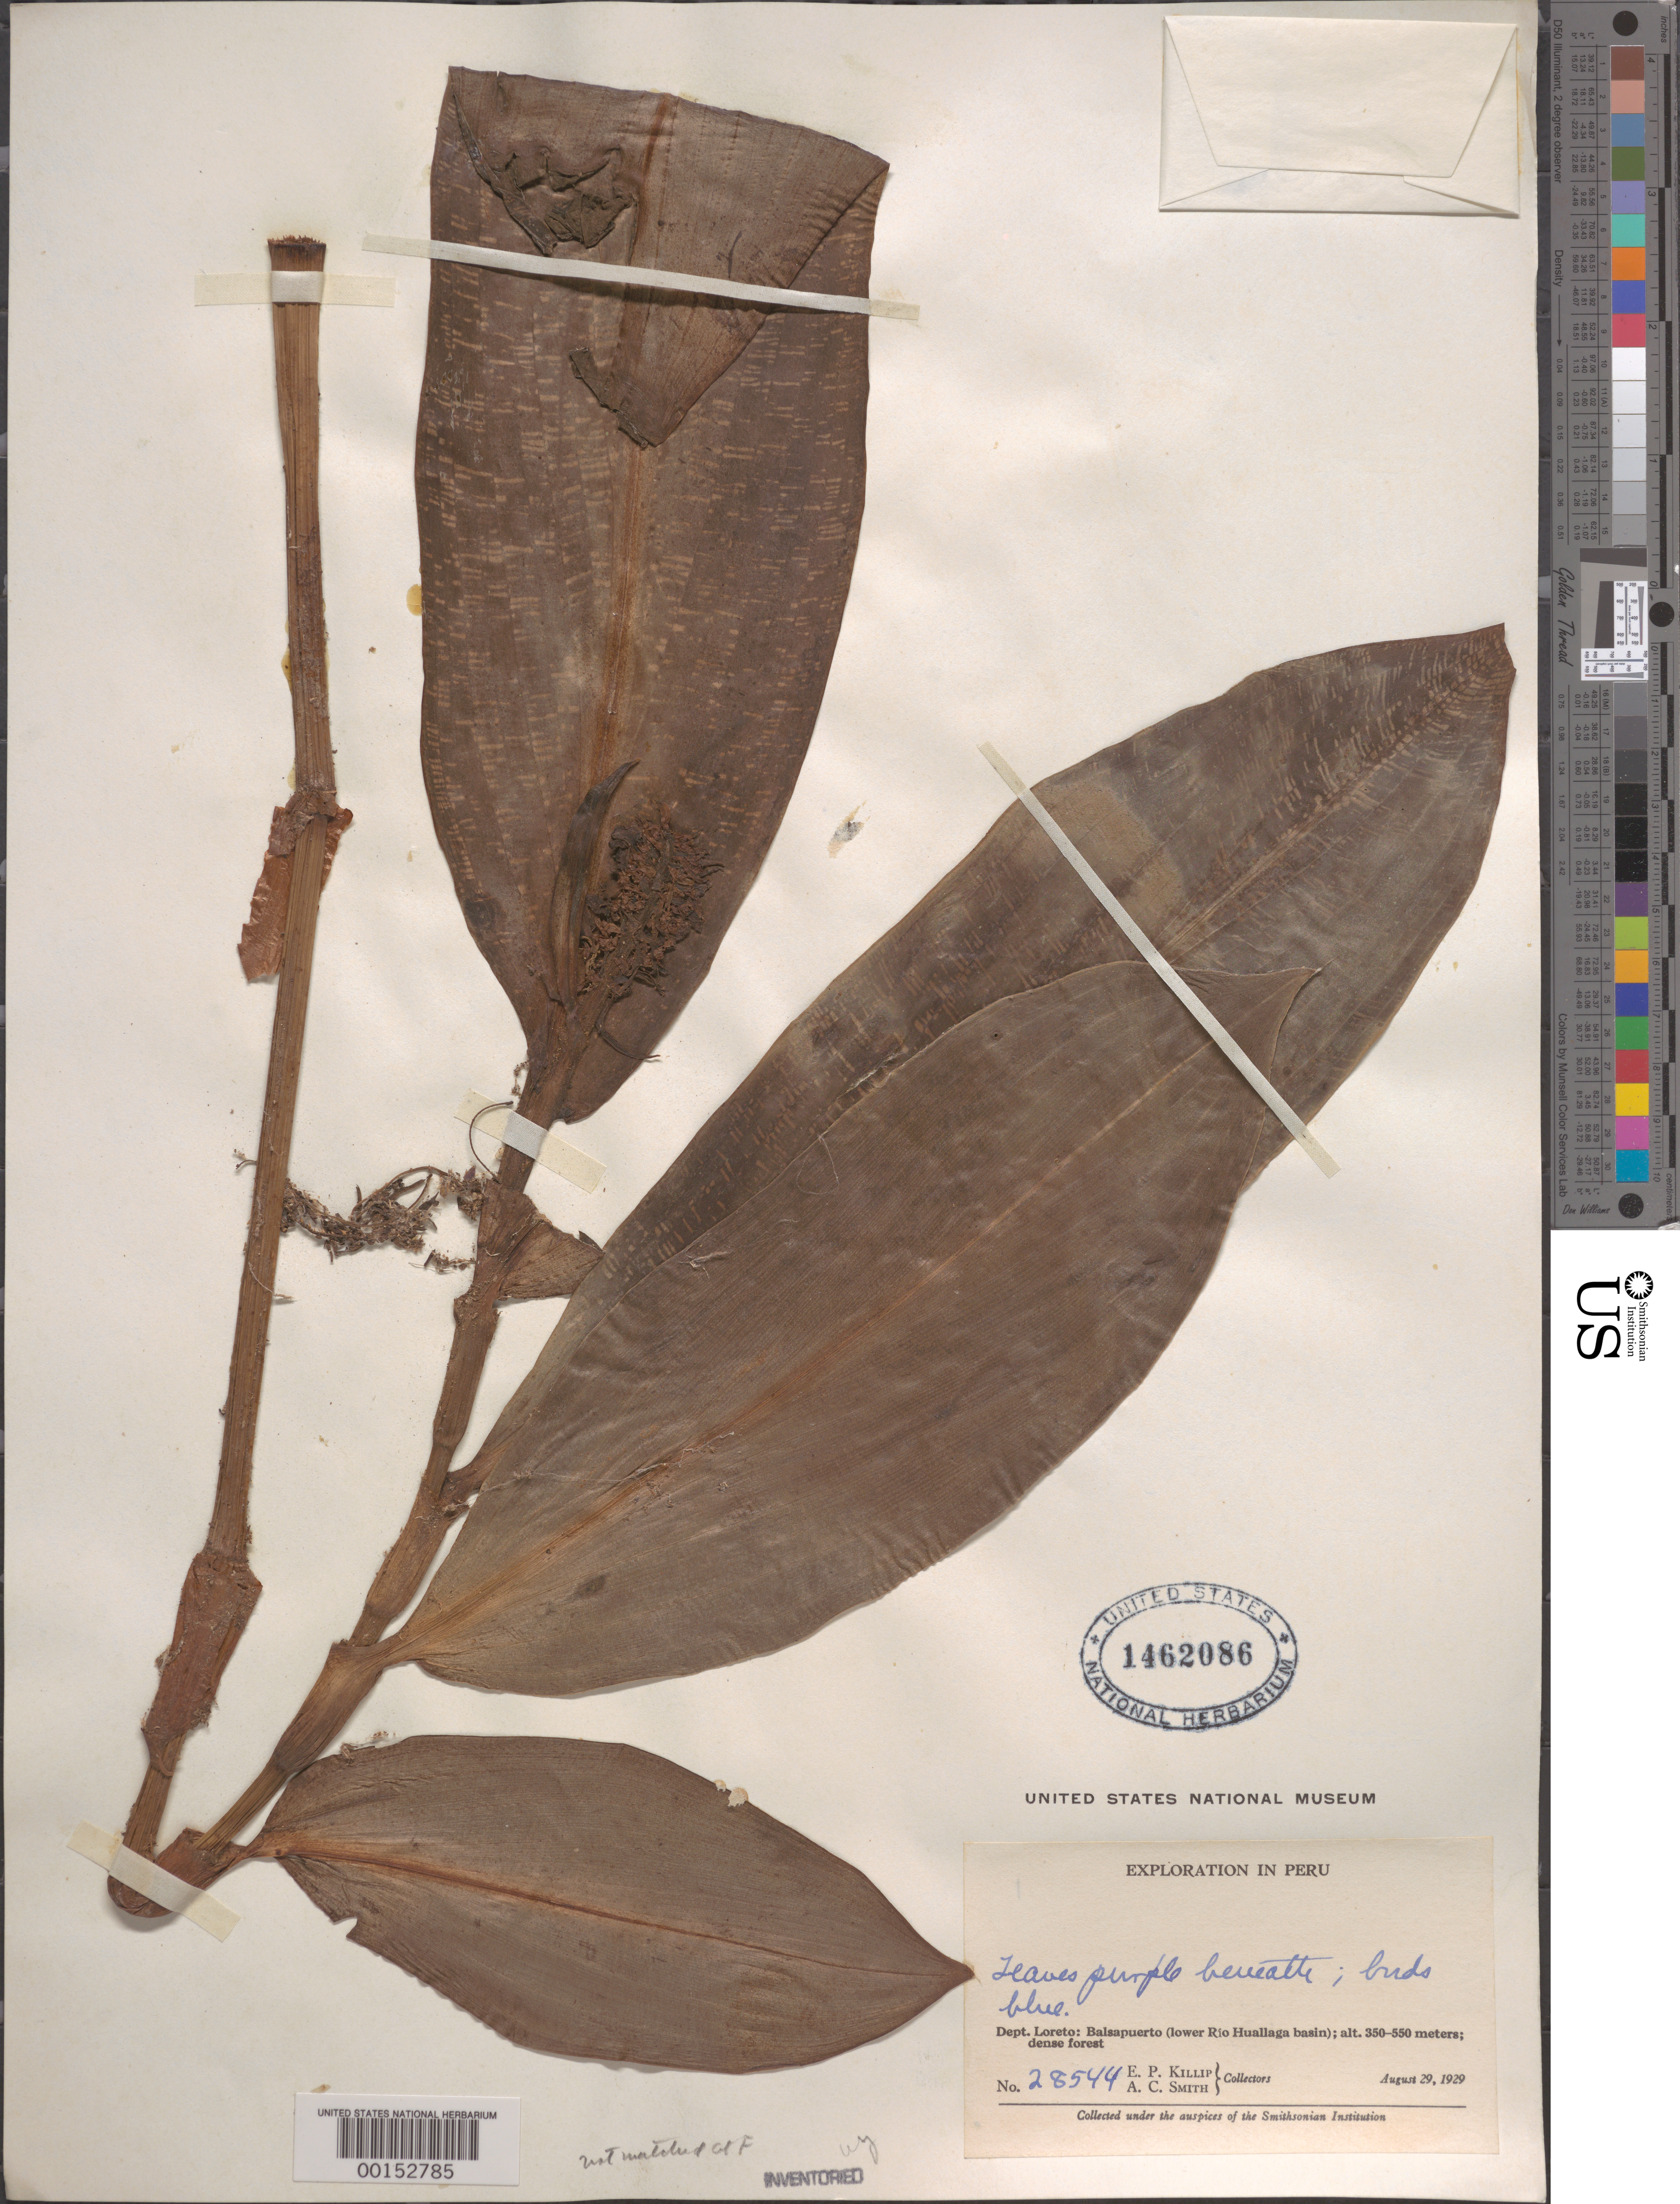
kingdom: Plantae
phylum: Tracheophyta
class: Liliopsida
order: Commelinales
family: Commelinaceae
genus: Dichorisandra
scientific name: Dichorisandra ulei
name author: J.F. Macbr.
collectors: E. P. Killip & A. C. Smith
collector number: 28544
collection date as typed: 29 Aug 1929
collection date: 1929-08-29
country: Peru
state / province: Loreto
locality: Balsapuerto, lower rio Huallaga basin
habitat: Dense forest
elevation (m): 350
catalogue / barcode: US 1462086